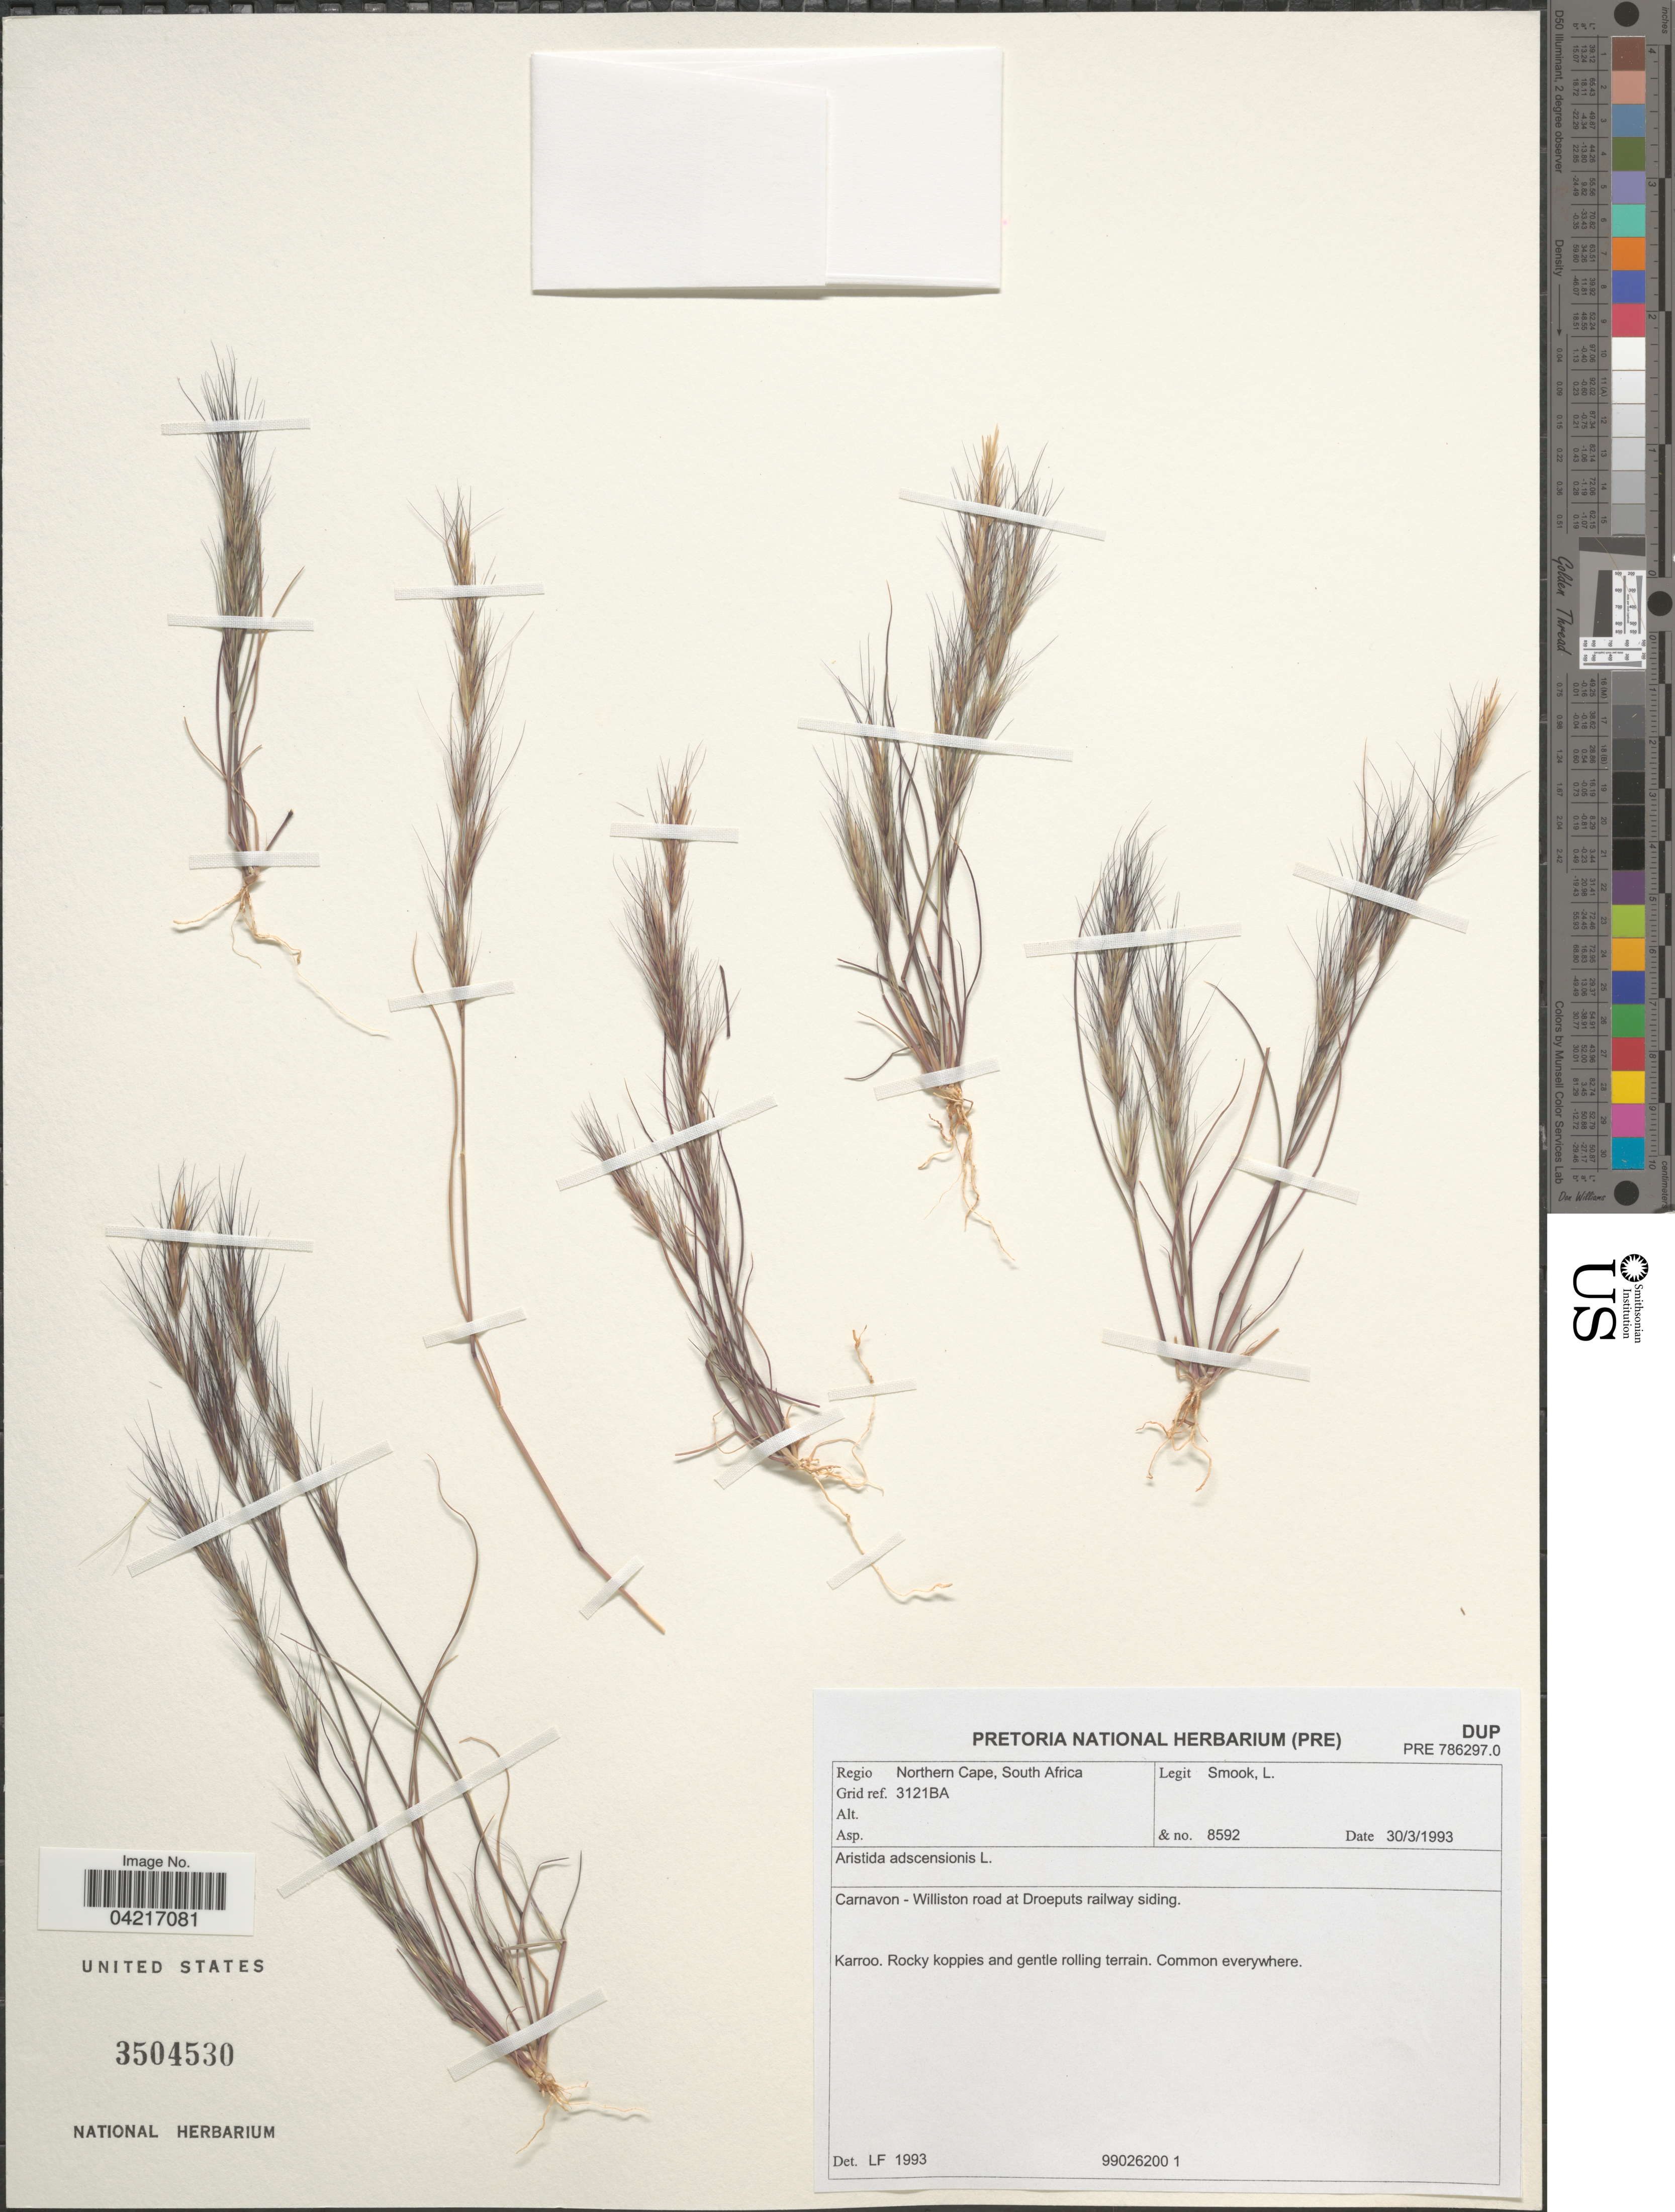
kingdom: Plantae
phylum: Tracheophyta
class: Liliopsida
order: Poales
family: Poaceae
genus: Aristida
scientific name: Aristida adscensionis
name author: L.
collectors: L. Smook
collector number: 8592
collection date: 1993-03-30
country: South Africa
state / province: Northern Cape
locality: Regio Northern Cape, South Africa. Grid ref. 3121BA. Carnavon - Williston road at Droeputs railway siding. Karroo. Rocky koppies and gentle rolling terrain.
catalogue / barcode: US 3504530